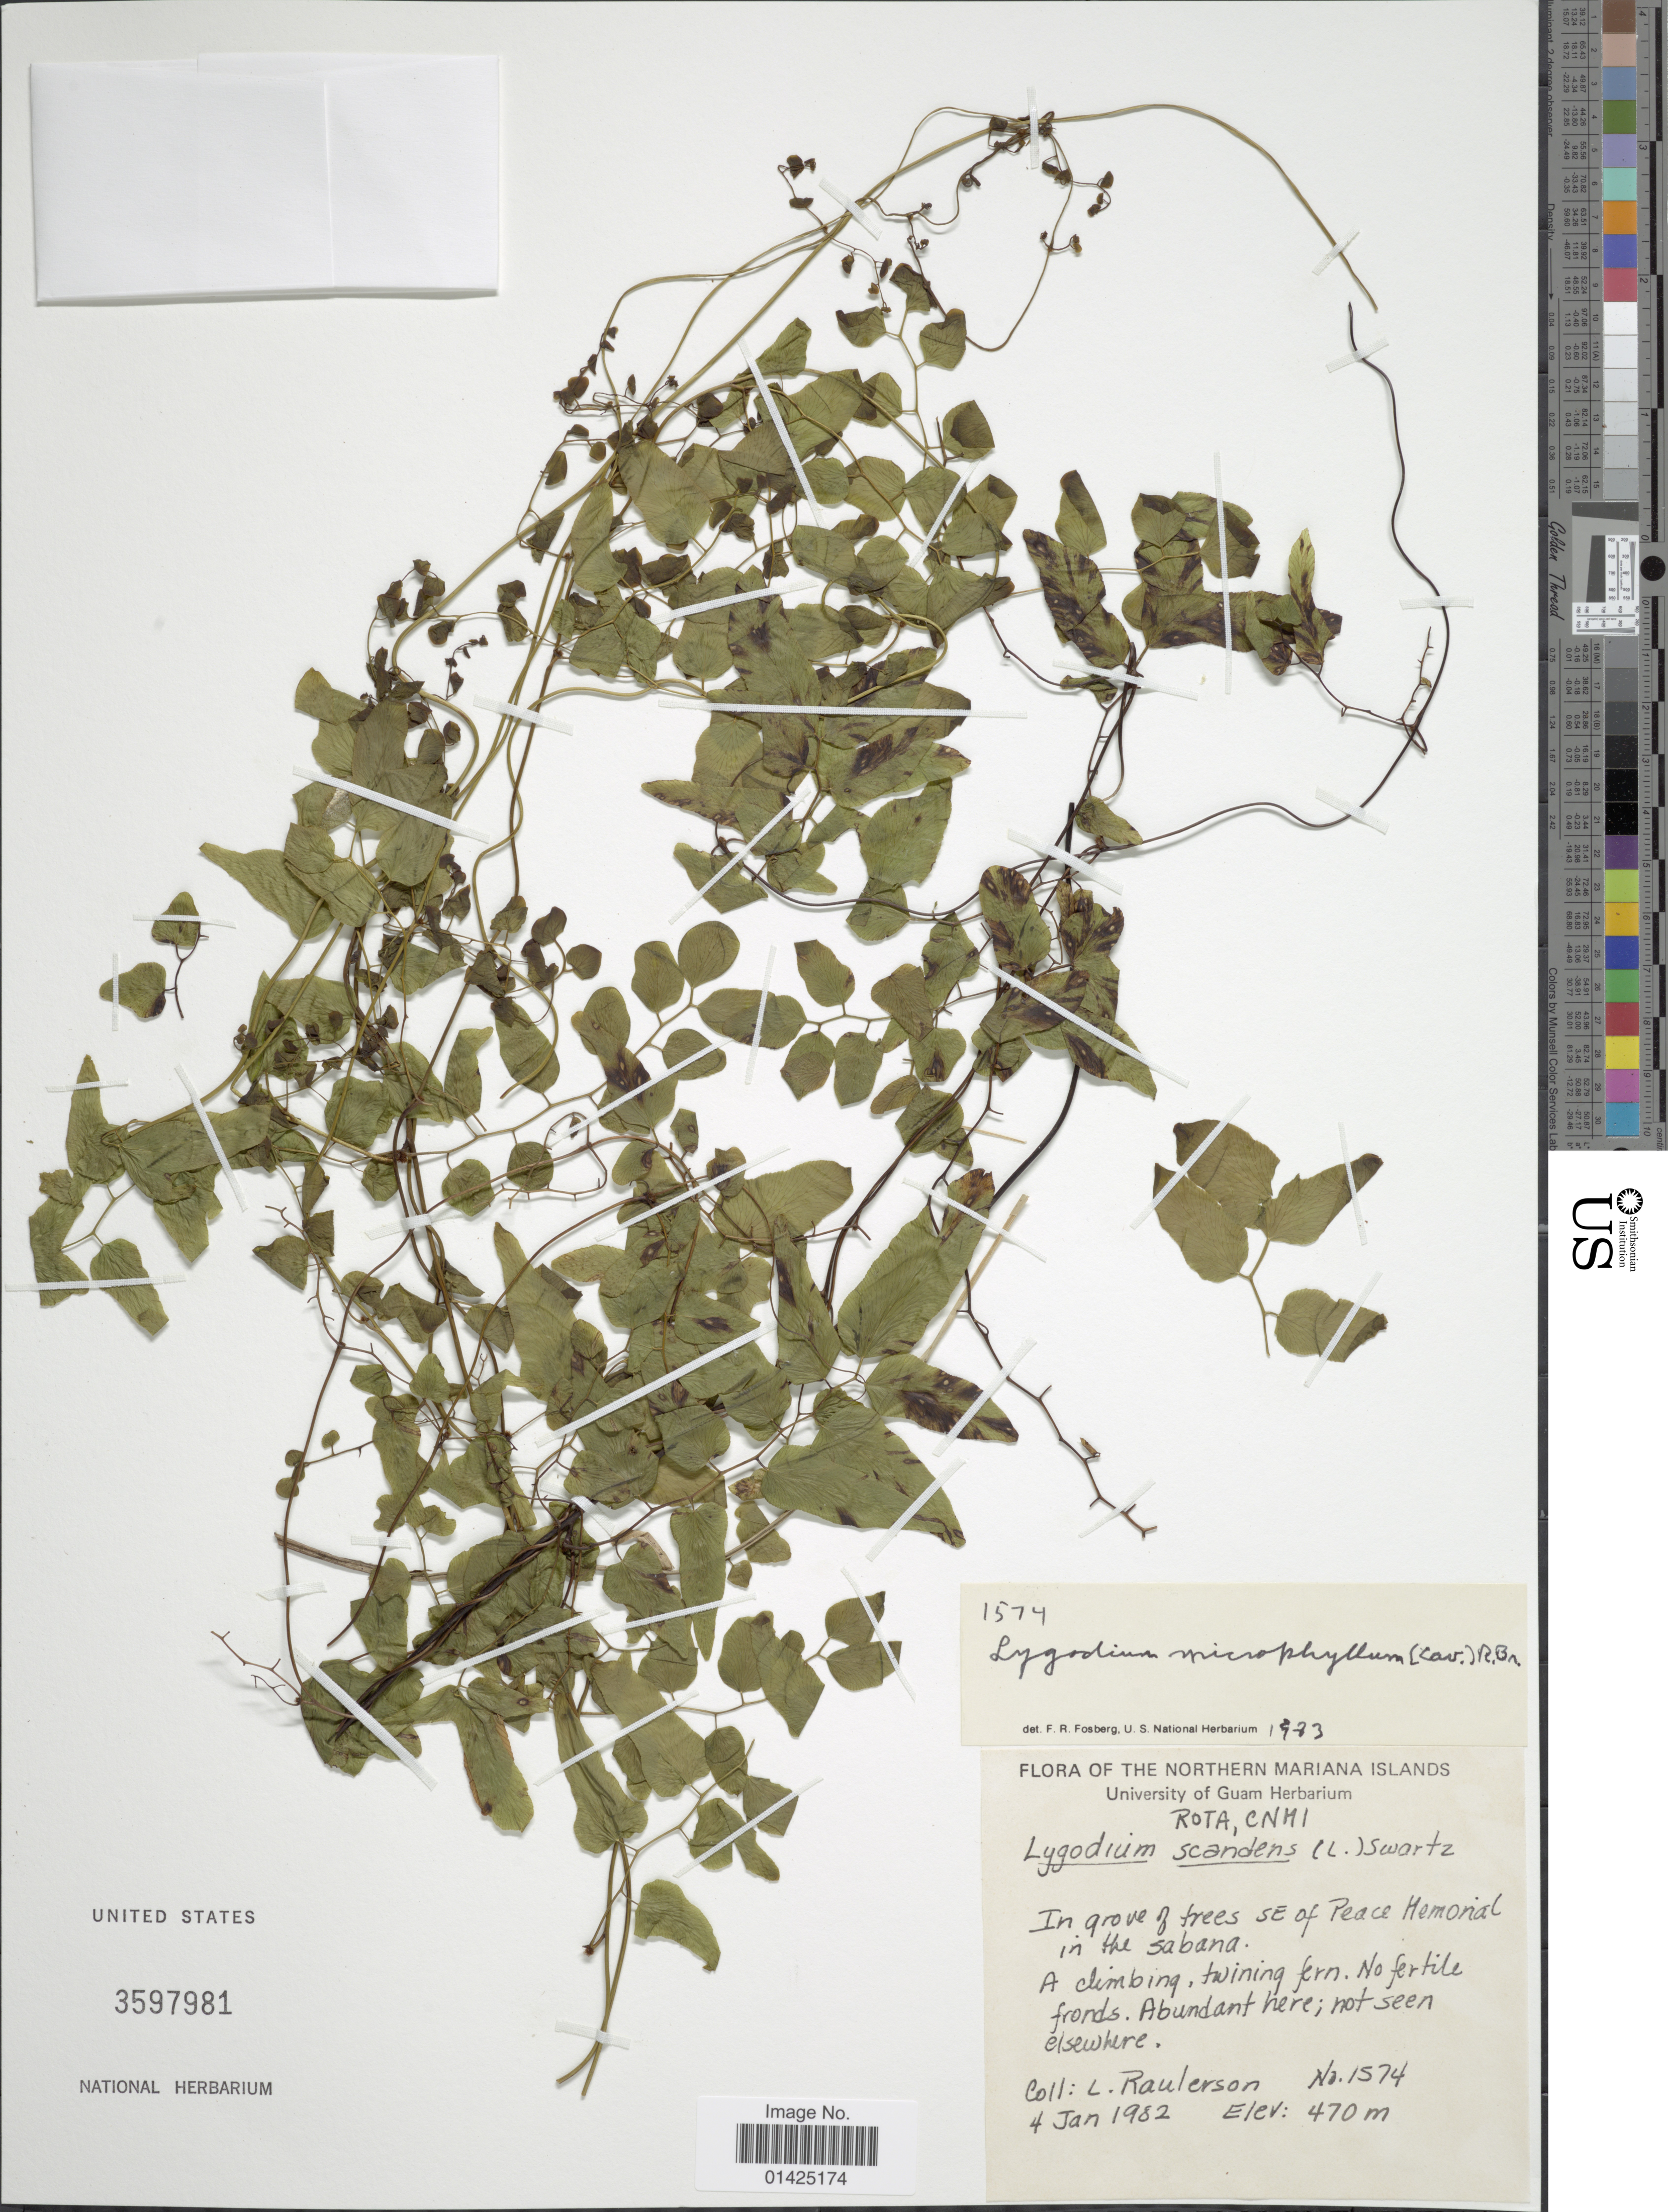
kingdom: Plantae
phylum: Tracheophyta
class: Polypodiopsida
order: Schizaeales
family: Lygodiaceae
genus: Lygodium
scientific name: Lygodium microphyllum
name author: (Cav.) R. Br.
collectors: L. Raulerson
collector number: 1574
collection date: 1982-01-04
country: Northern Mariana Islands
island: Rota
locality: Rota, CNHI, In grove of trees SE of Peace Mermorial in the Sabana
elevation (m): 470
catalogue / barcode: US 3597981